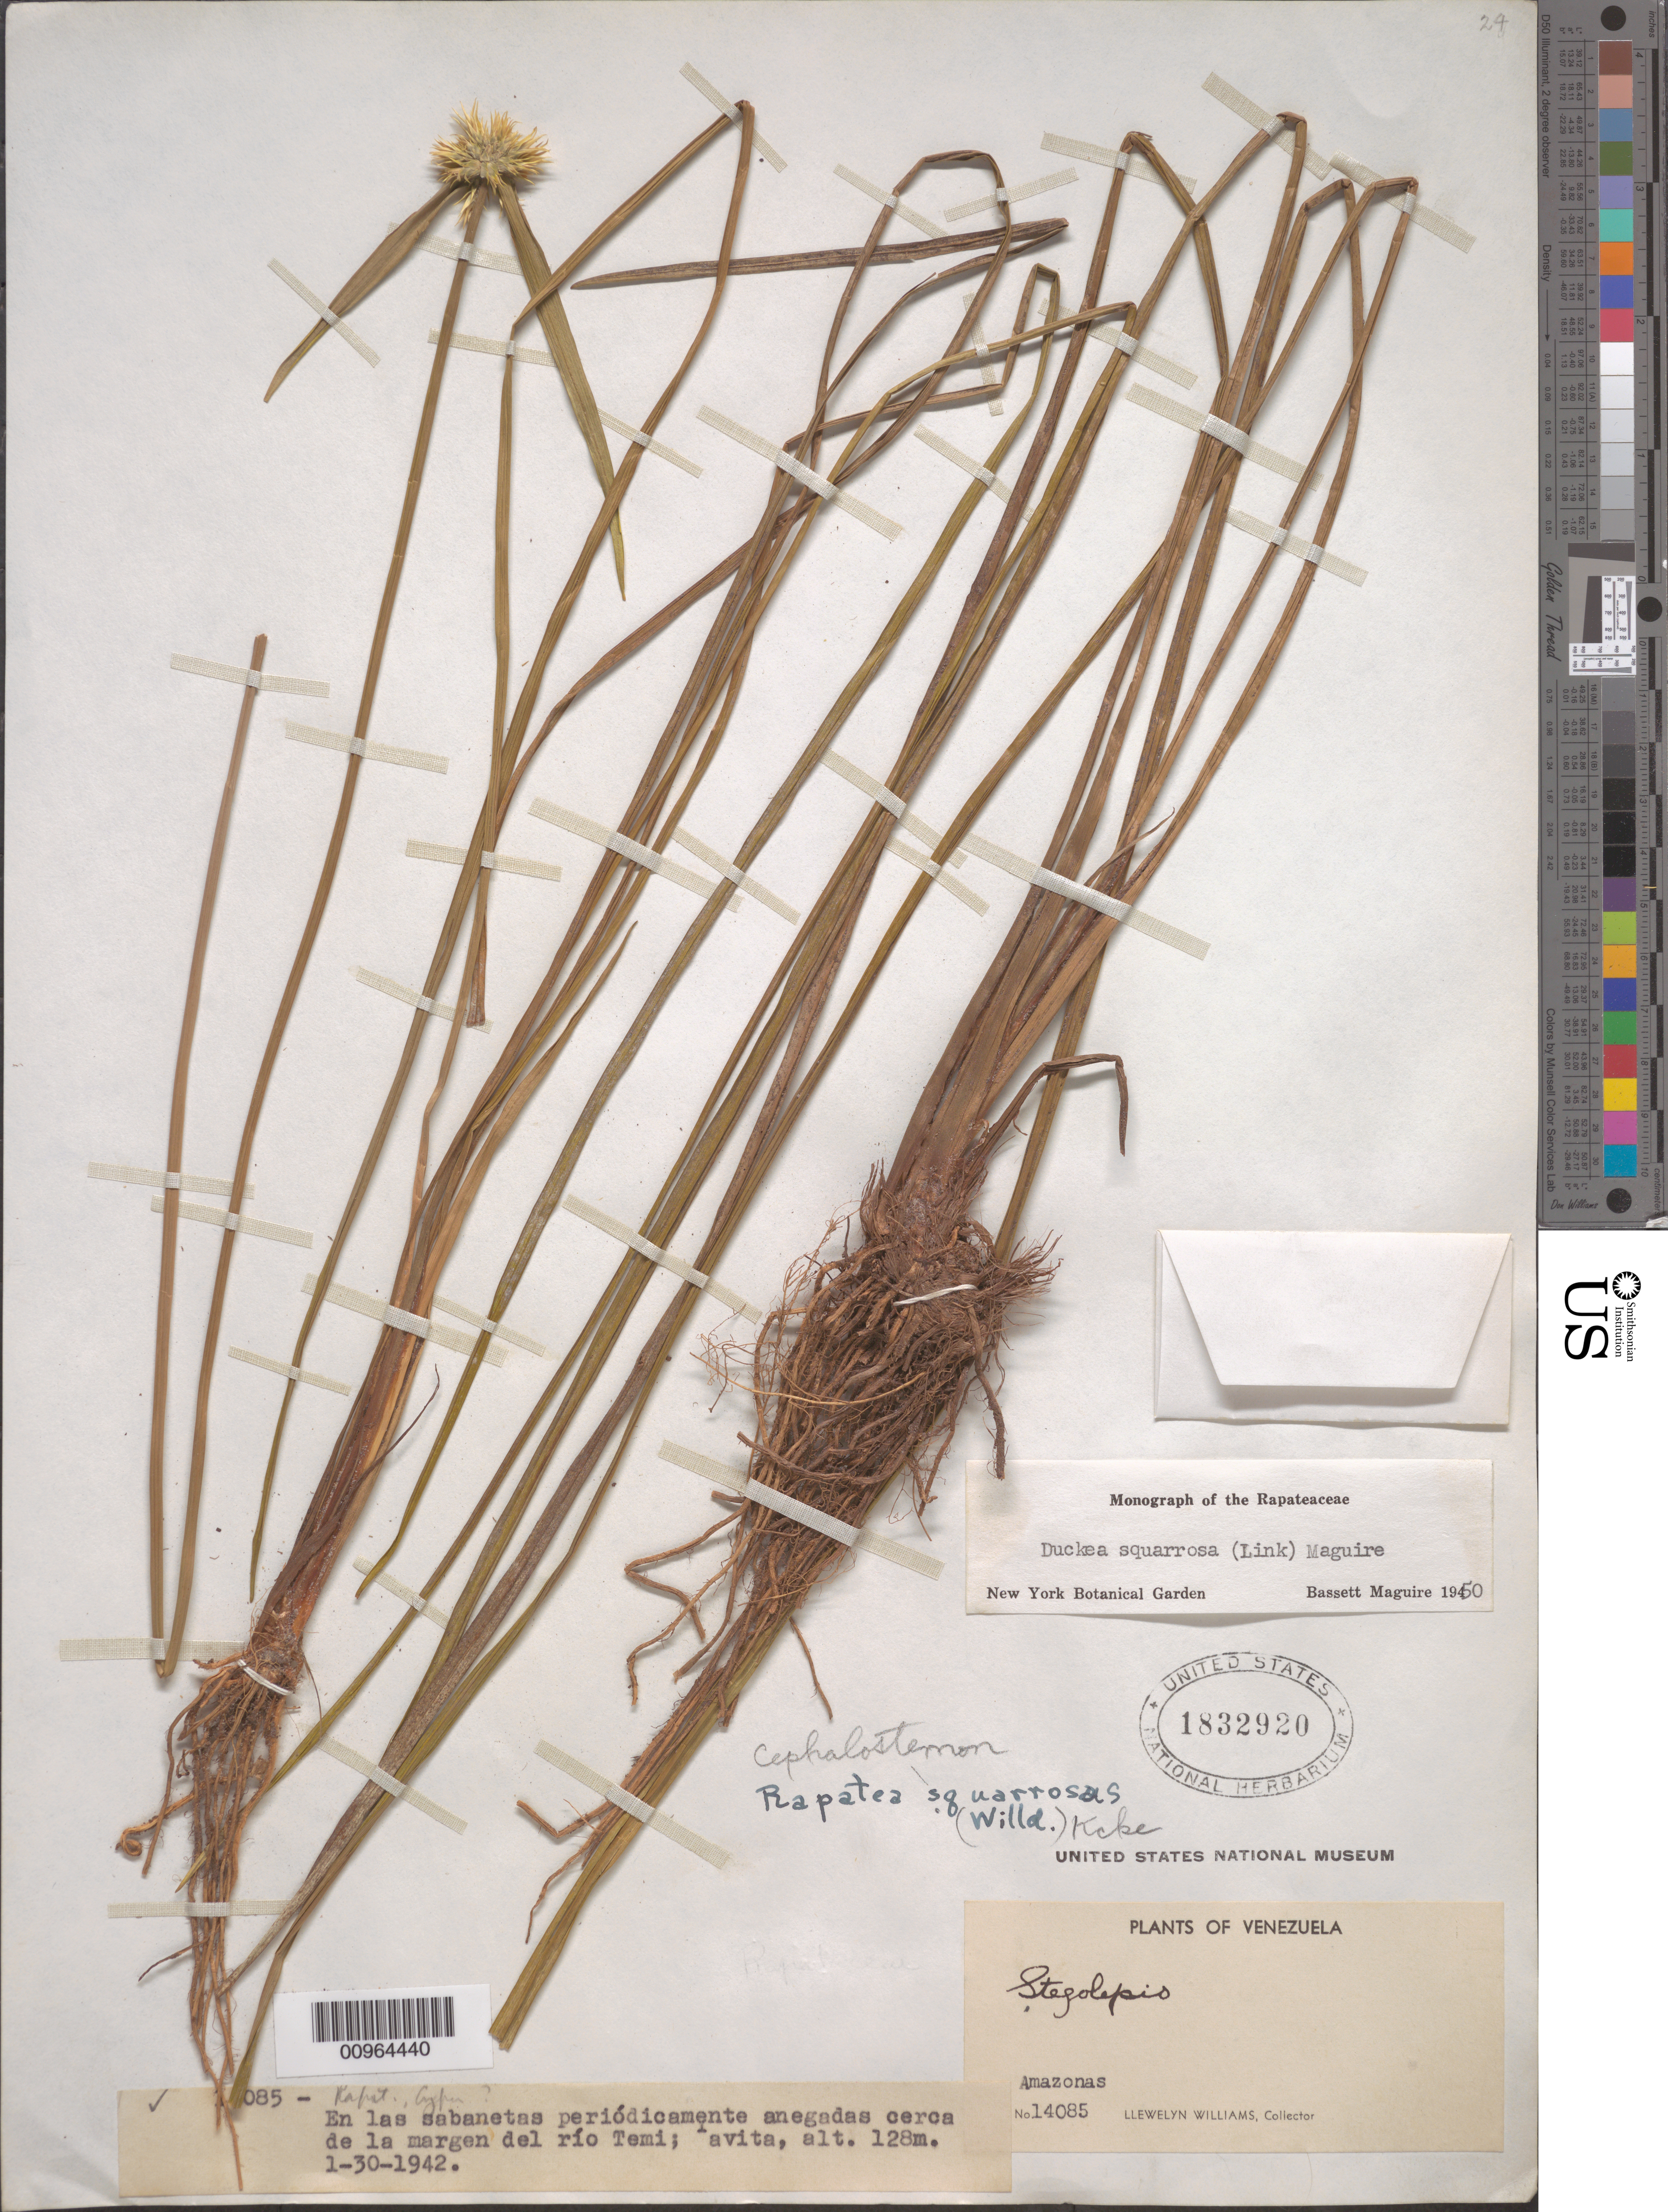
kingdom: Plantae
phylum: Tracheophyta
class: Liliopsida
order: Poales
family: Rapateaceae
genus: Duckea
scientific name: Duckea squarrosa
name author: (Willd.) Maguire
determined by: Maguire, Bassett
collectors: Ll. Williams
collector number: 14085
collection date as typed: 30-Jan-42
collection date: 1942-01-30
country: Venezuela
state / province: Amazonas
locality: Yavita, rio Temi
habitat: Sabanetas periodicamente anegadas cerca de la margen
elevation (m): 128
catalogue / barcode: US 1832920